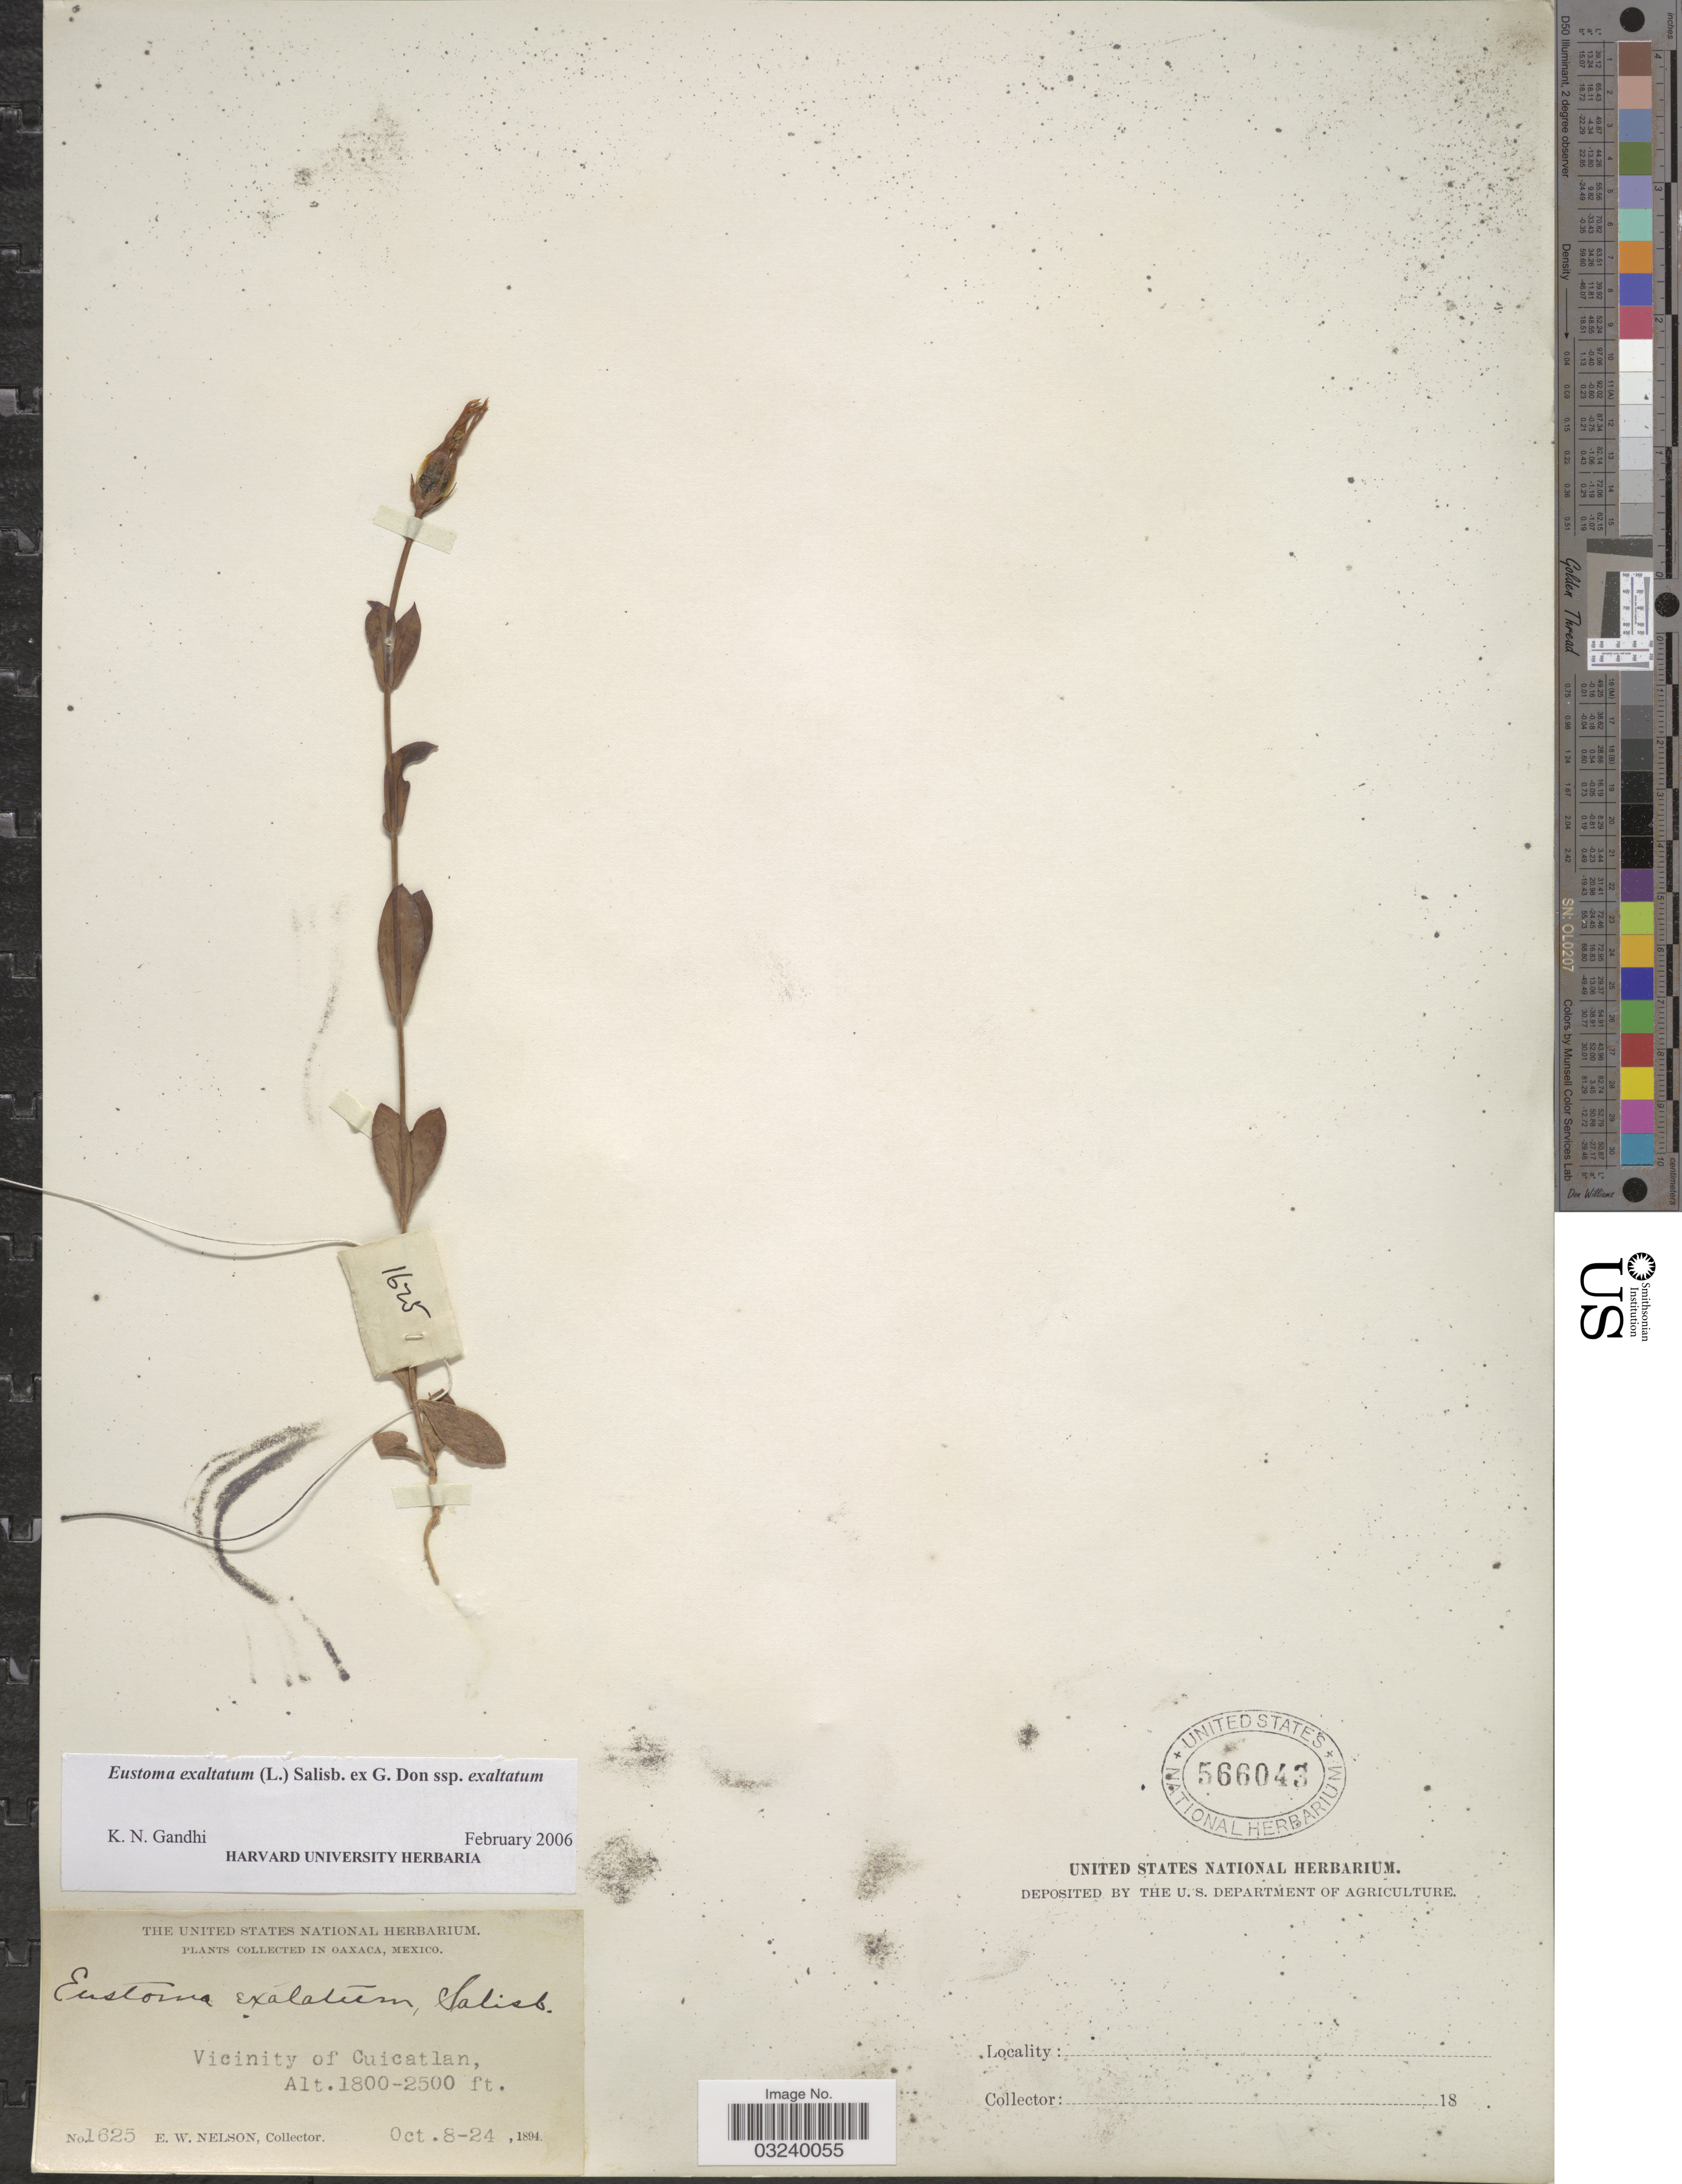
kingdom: Plantae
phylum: Tracheophyta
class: Magnoliopsida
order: Gentianales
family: Gentianaceae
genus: Eustoma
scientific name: Eustoma exaltatum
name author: (L.) Salisb. ex Don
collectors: E. W. Nelson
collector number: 1625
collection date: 1894-10-08/1894-10-24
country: Mexico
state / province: Oaxaca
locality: Vicinity of Cuicatlan.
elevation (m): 549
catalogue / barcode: US 566043